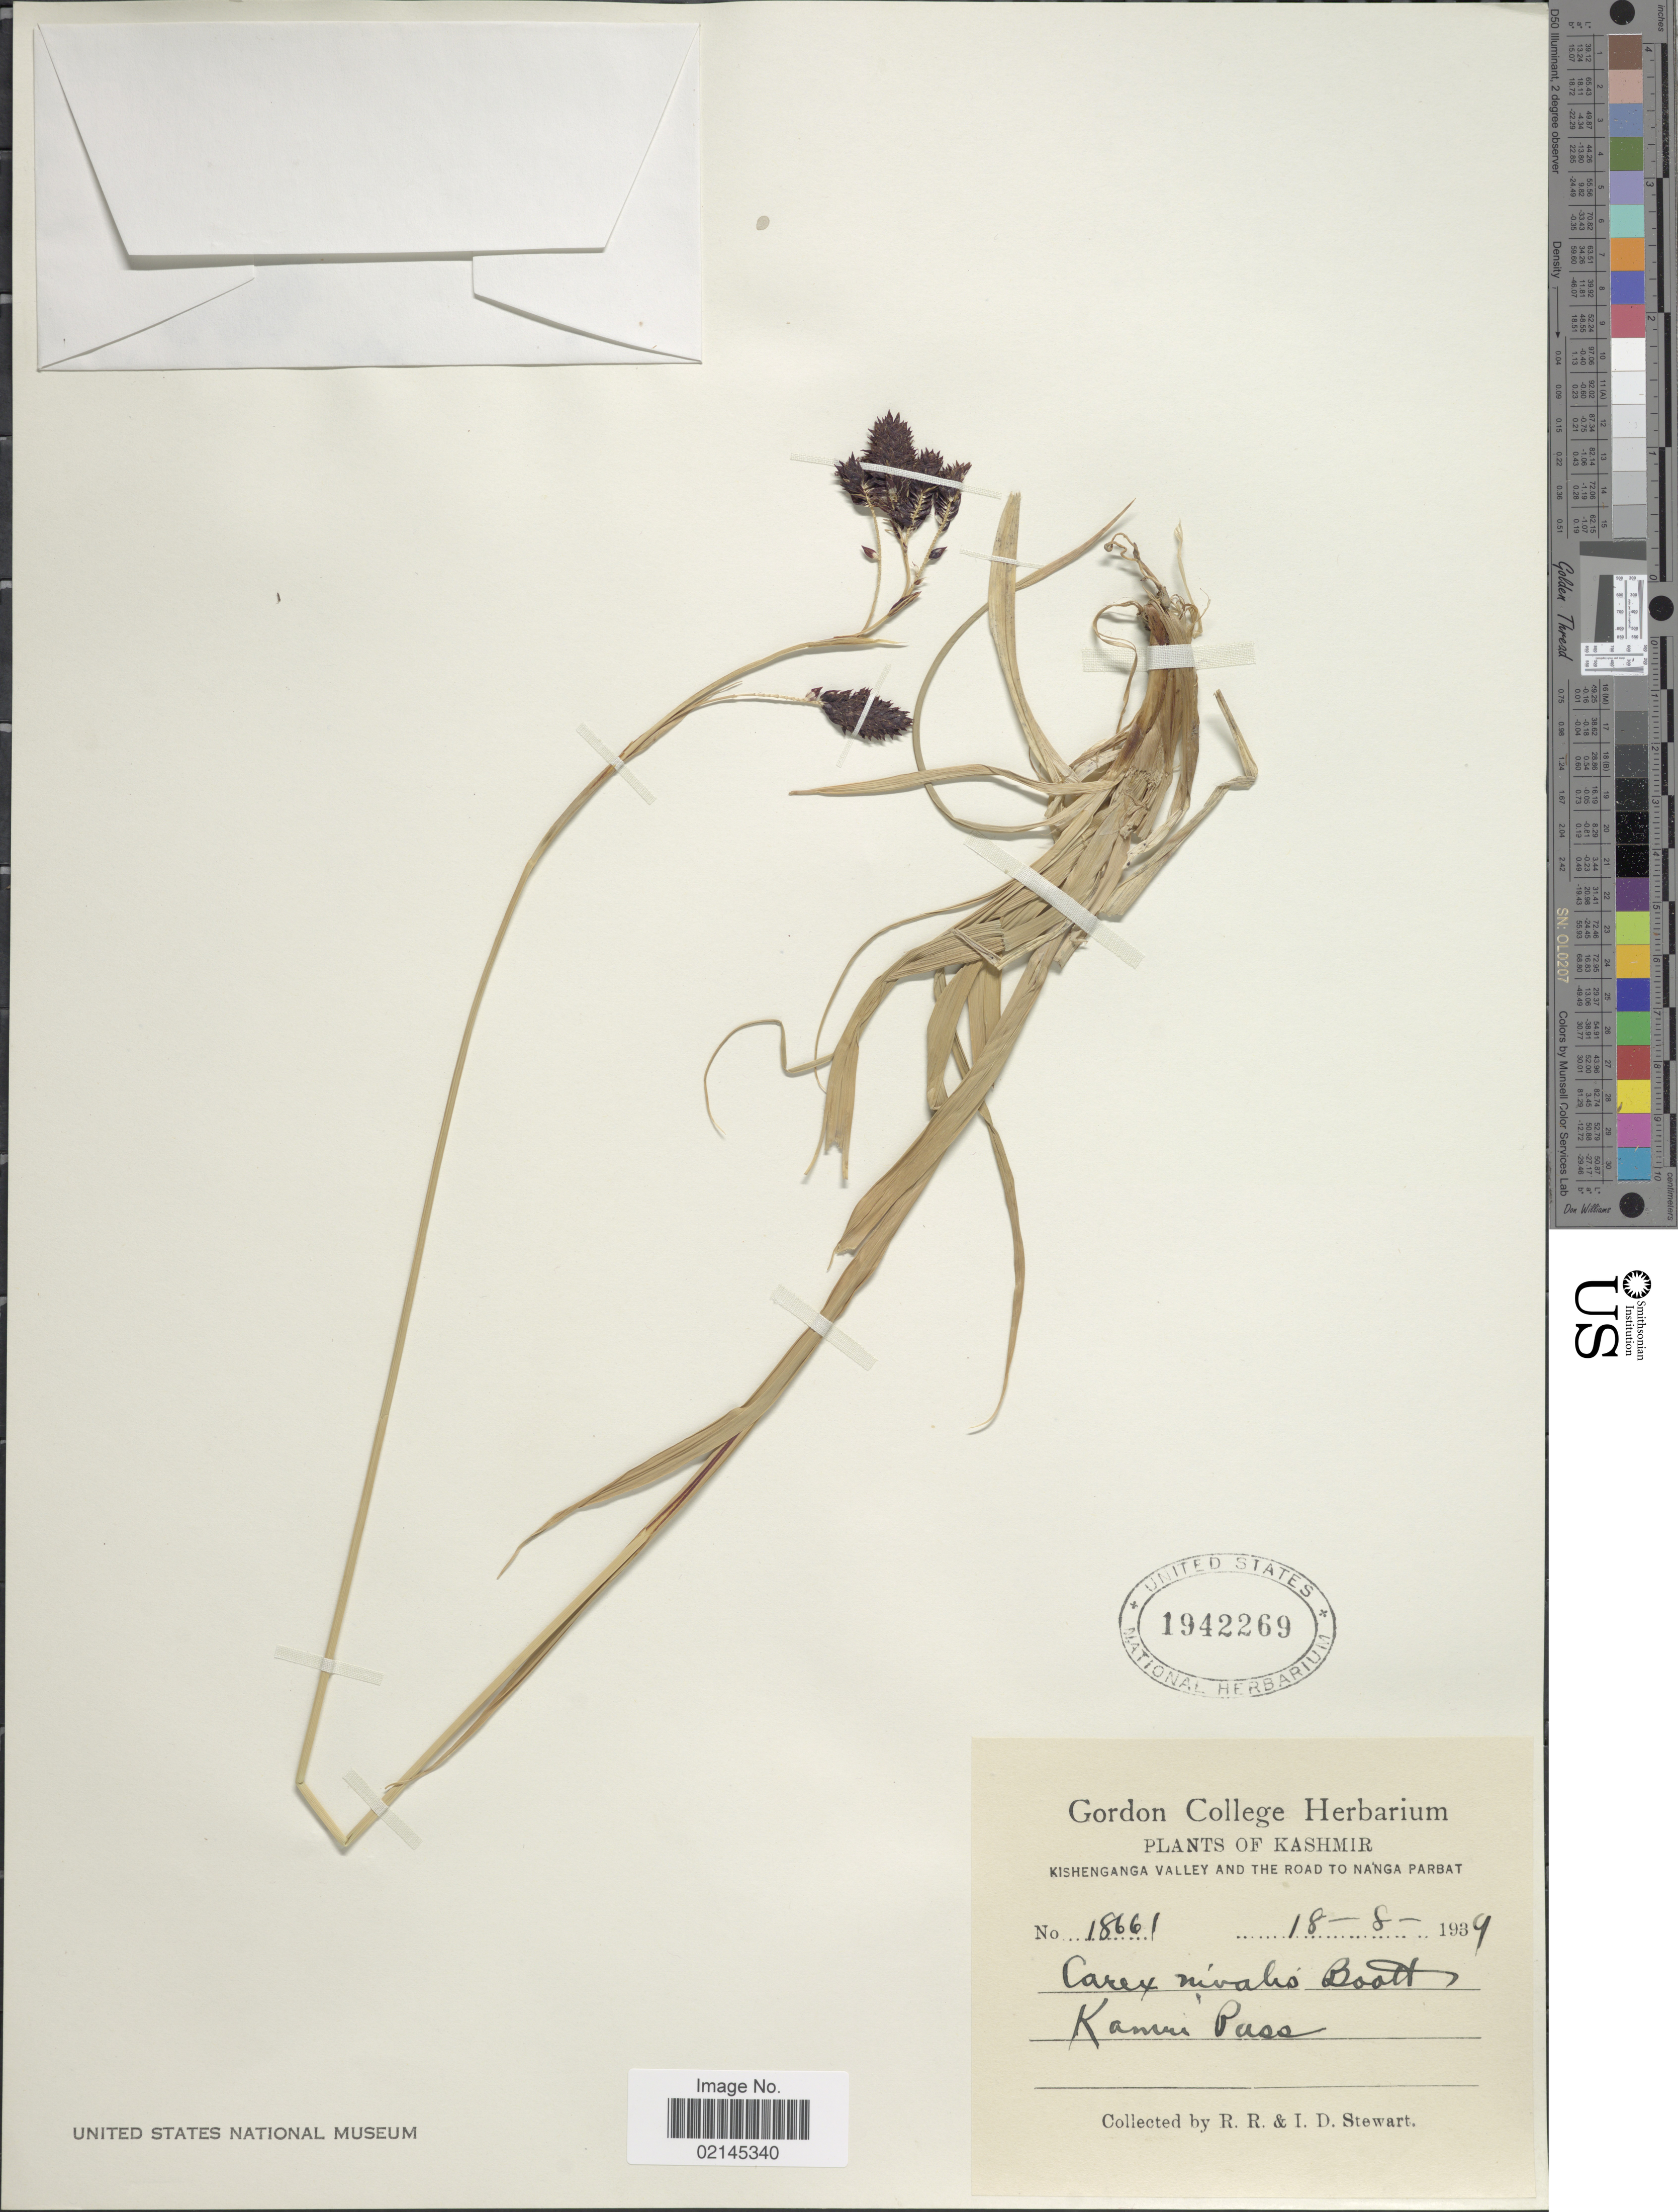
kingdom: Plantae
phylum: Tracheophyta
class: Liliopsida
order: Poales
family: Cyperaceae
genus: Carex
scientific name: Carex nivalis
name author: Boott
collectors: R. R. Stewart & I. Stewart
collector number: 18661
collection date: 1939-08-18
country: India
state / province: Jammu and Kashmir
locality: Kashmir. Kishenganga Valley and the road to Nanga Parbat. Kamri Pass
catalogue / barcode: US 1942269